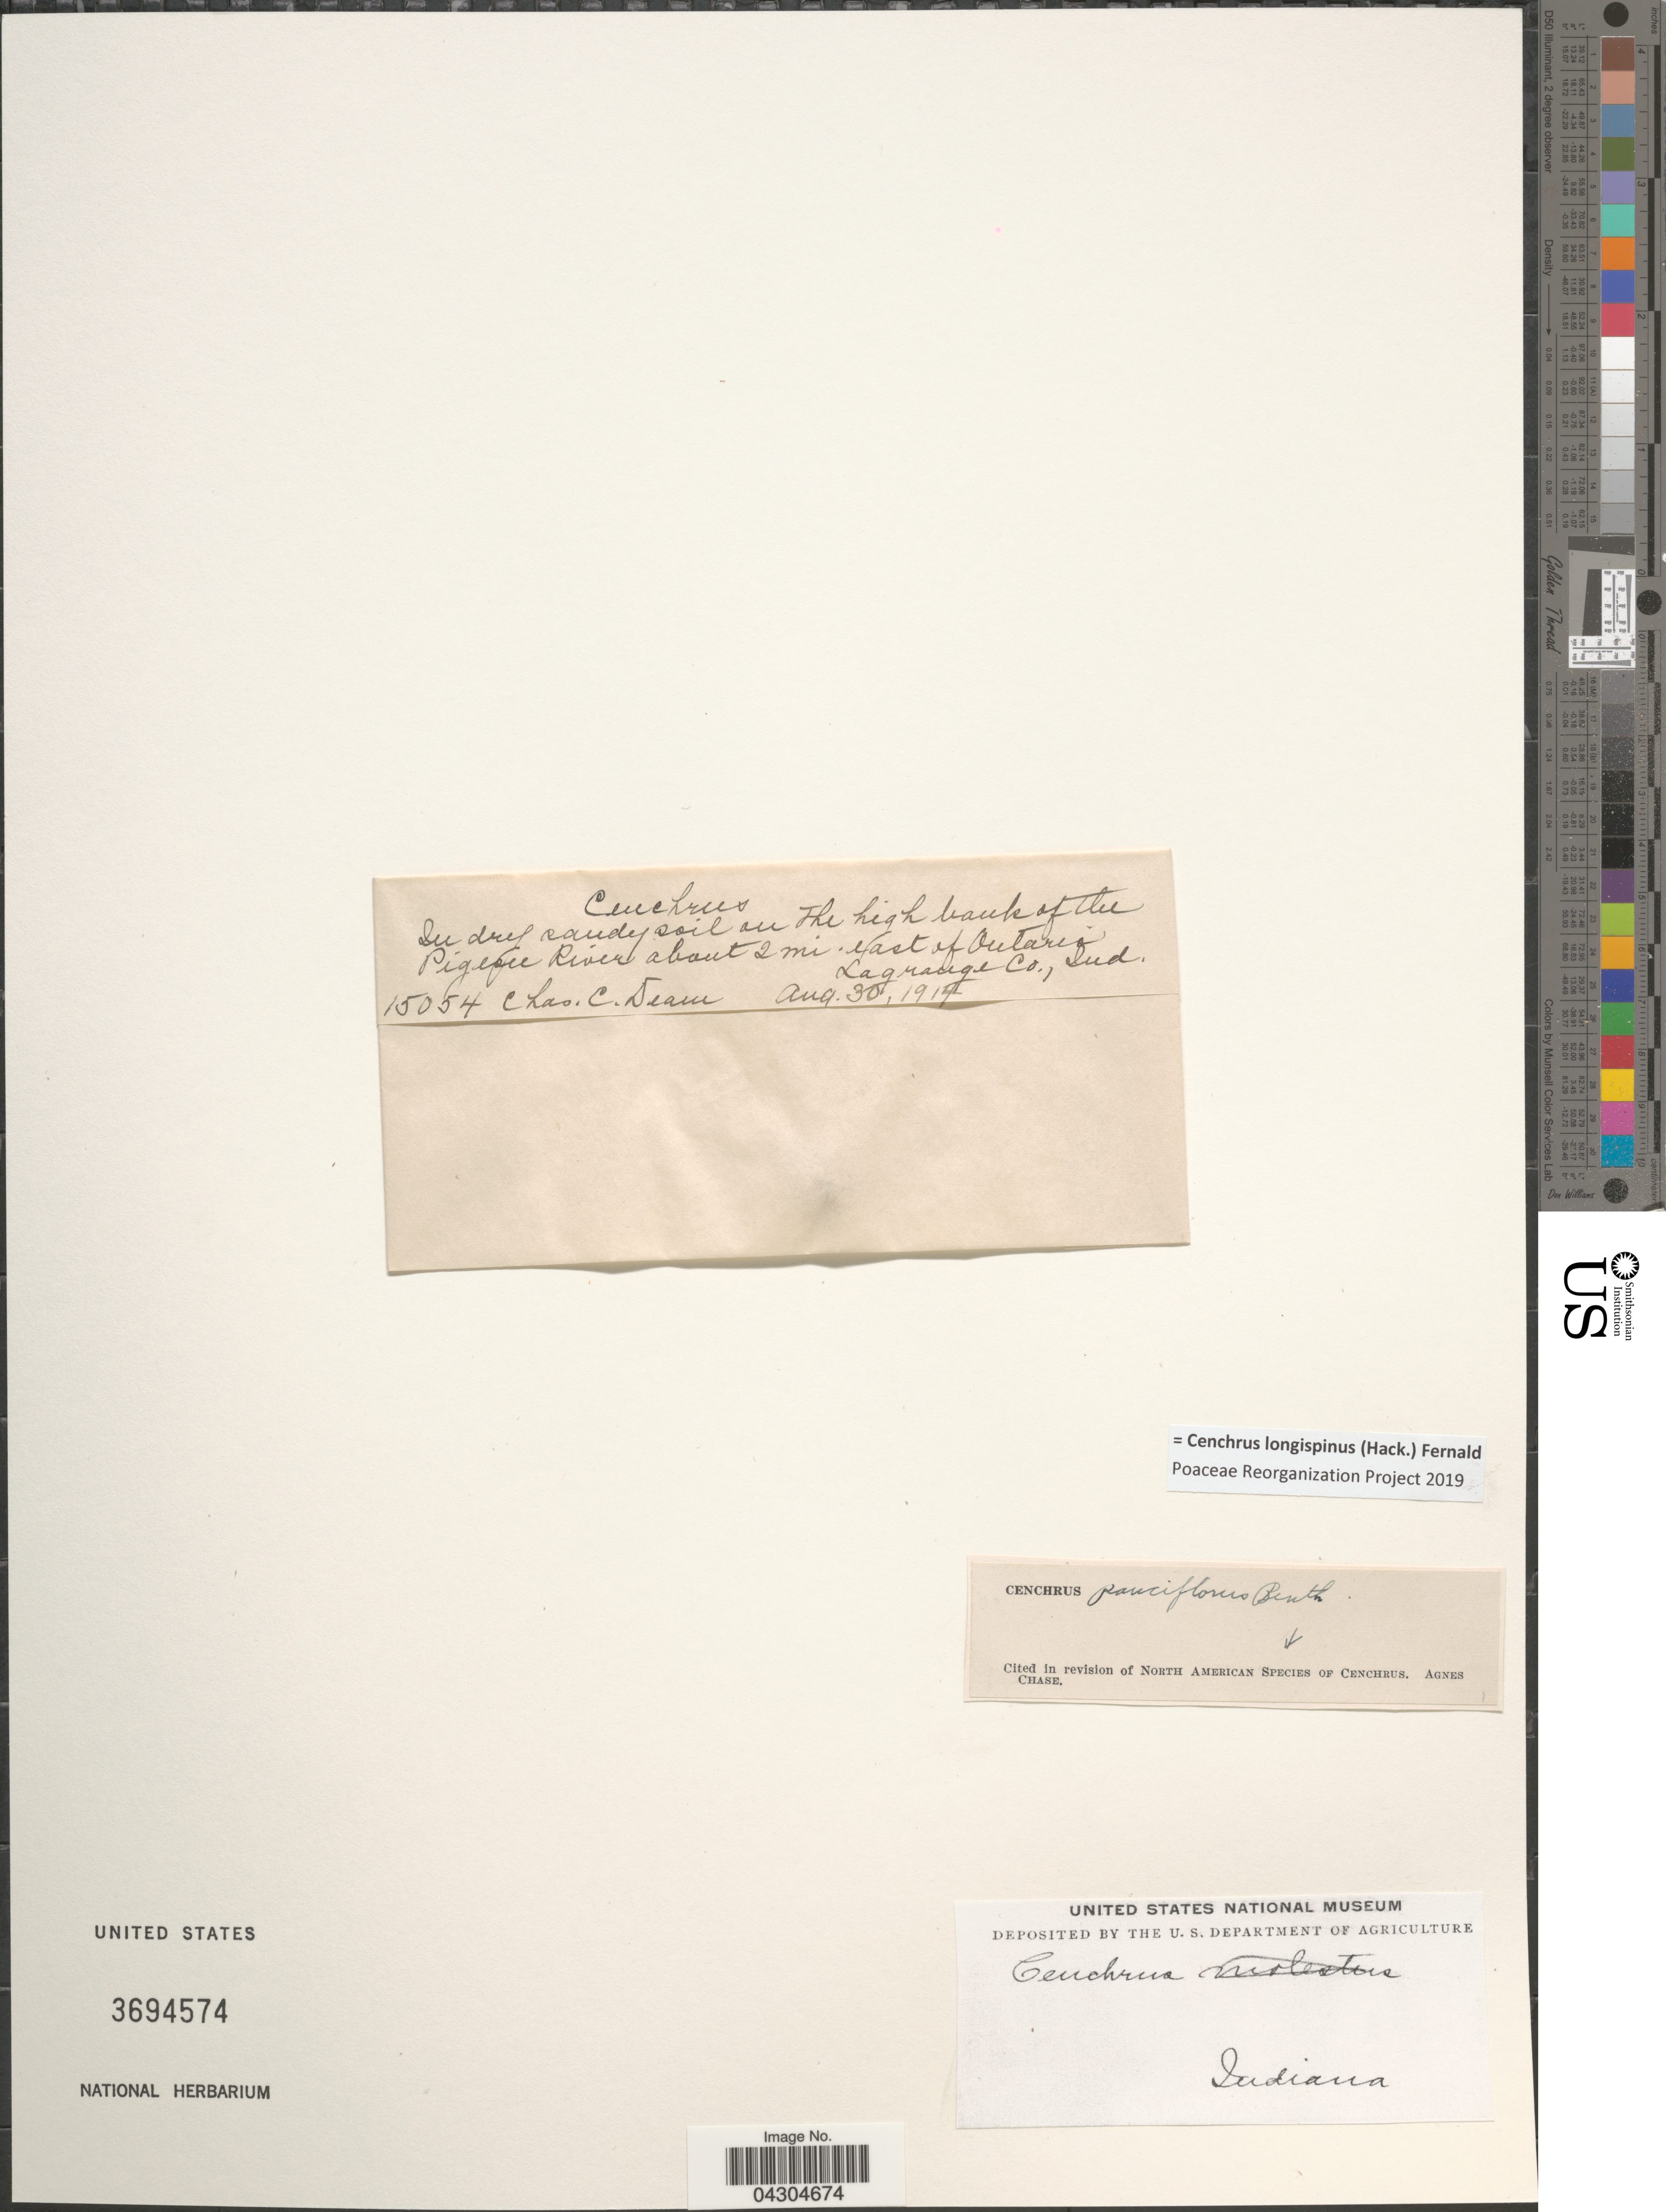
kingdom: Plantae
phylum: Tracheophyta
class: Liliopsida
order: Poales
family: Poaceae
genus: Cenchrus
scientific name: Cenchrus longispinus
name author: (Hack.) Fernald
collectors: C. C. Deam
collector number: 15054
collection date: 1914-08-30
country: United States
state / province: Indiana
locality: In dry sandy soil on the high bank of the Pigeon River about 2 mi. east of Ontario. Lagrange Co.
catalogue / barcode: US 3694574